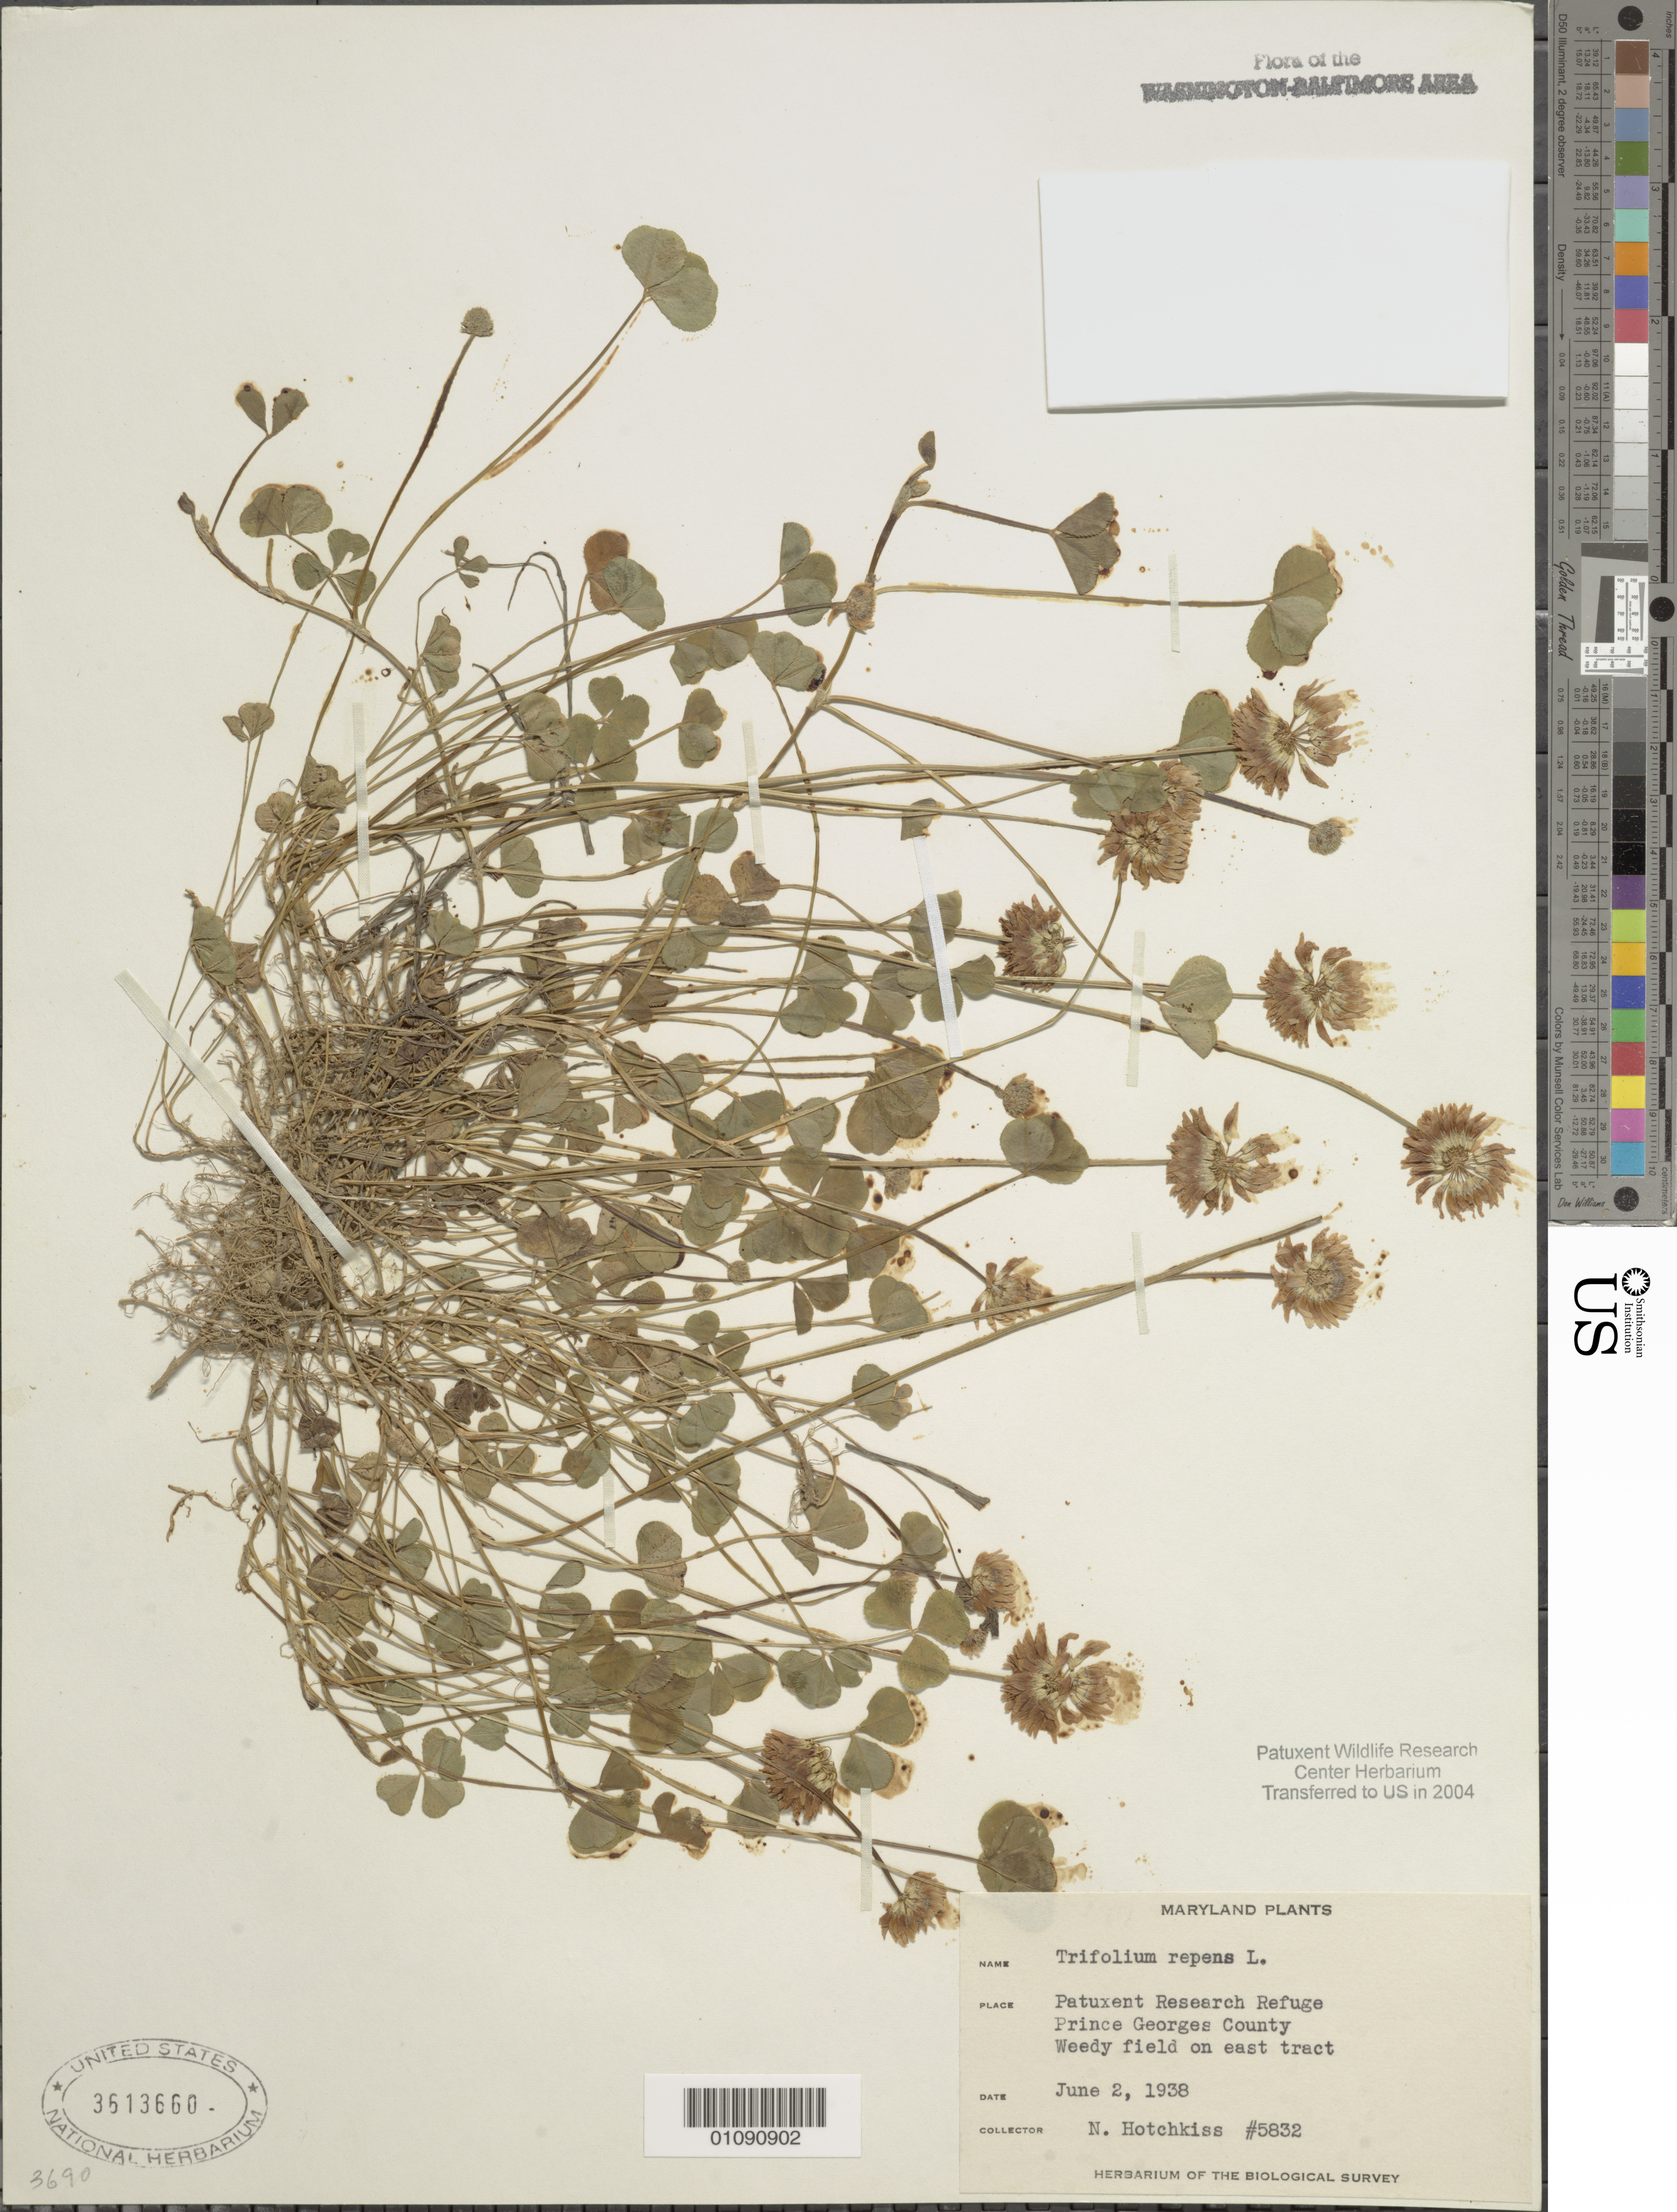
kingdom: Plantae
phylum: Tracheophyta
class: Magnoliopsida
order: Fabales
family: Fabaceae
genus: Trifolium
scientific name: Trifolium repens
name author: L.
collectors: N. Hotchkiss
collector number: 5832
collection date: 1938-06-02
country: United States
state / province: Maryland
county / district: Prince George's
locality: Patuxent Wildlife Refuge, on E. tract.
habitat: Weedy field.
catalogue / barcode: US 3613660